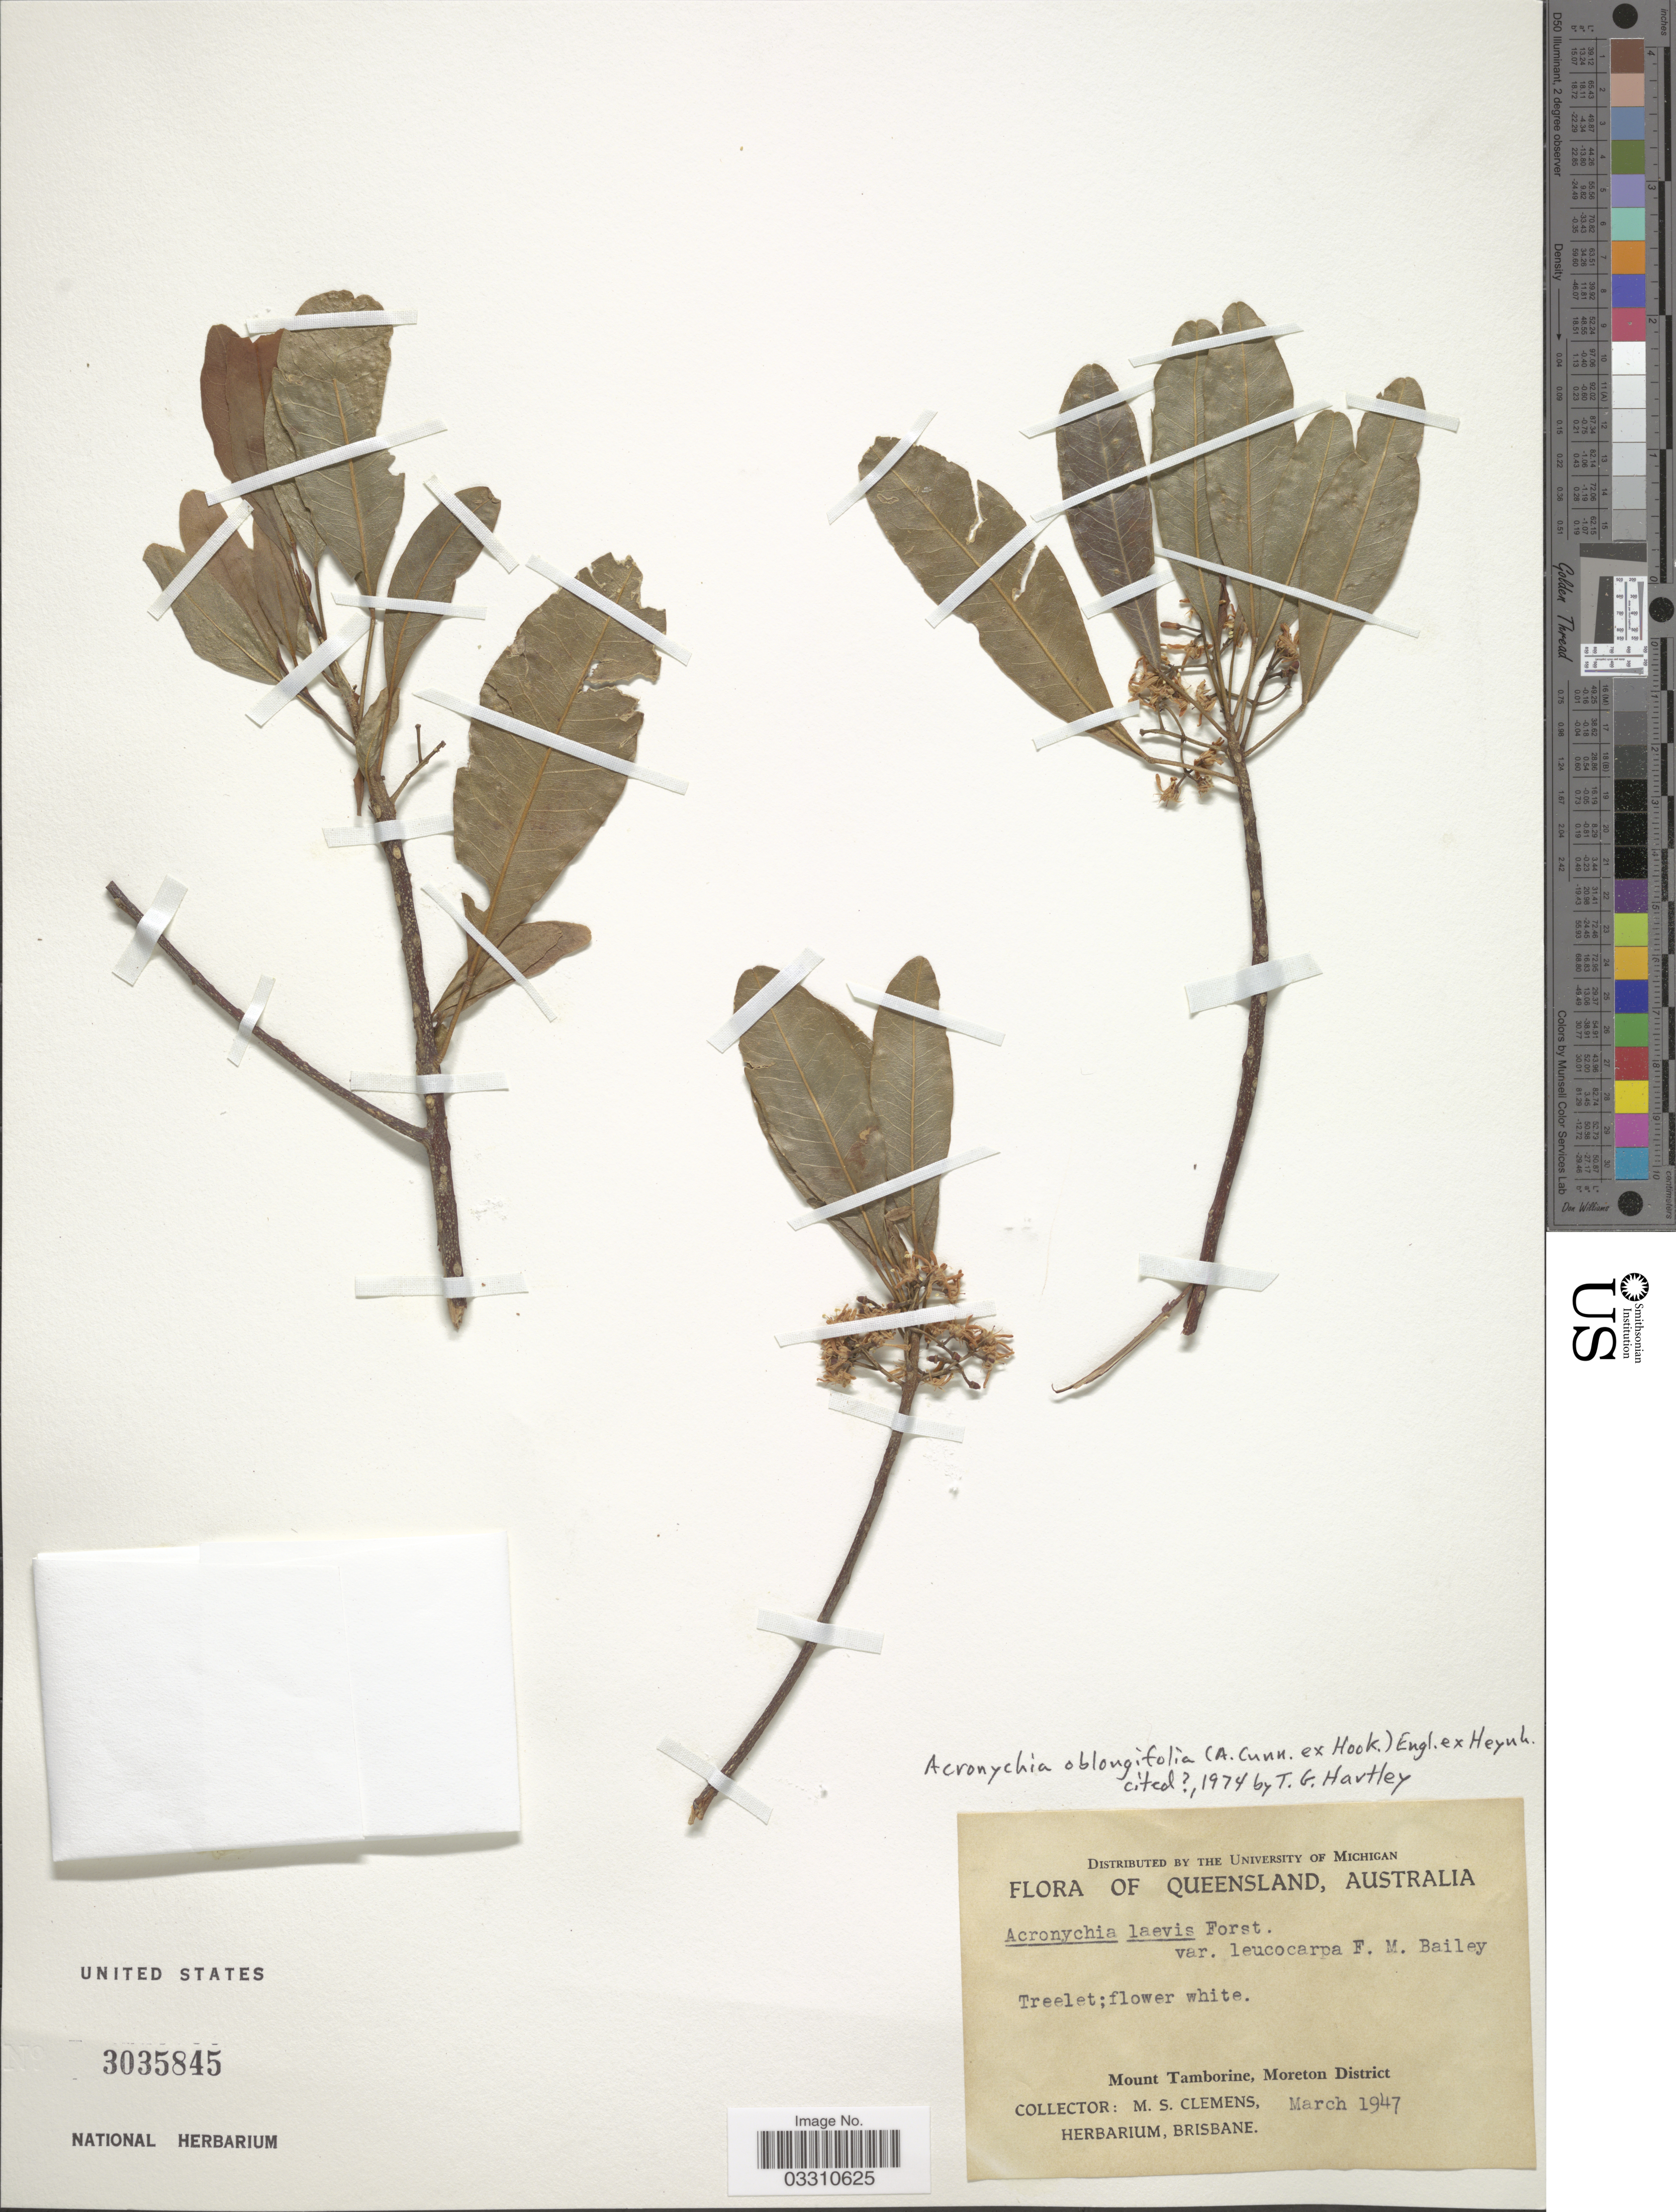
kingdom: Plantae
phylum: Tracheophyta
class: Magnoliopsida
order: Sapindales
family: Rutaceae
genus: Acronychia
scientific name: Acronychia oblongifolia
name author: (A. Cunn. ex Hook.) Endl. ex Heynh.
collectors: M. S. Clemens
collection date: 1947-03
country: Australia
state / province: Queensland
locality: Mount Tamborine, Moreton District.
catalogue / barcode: US 3035845